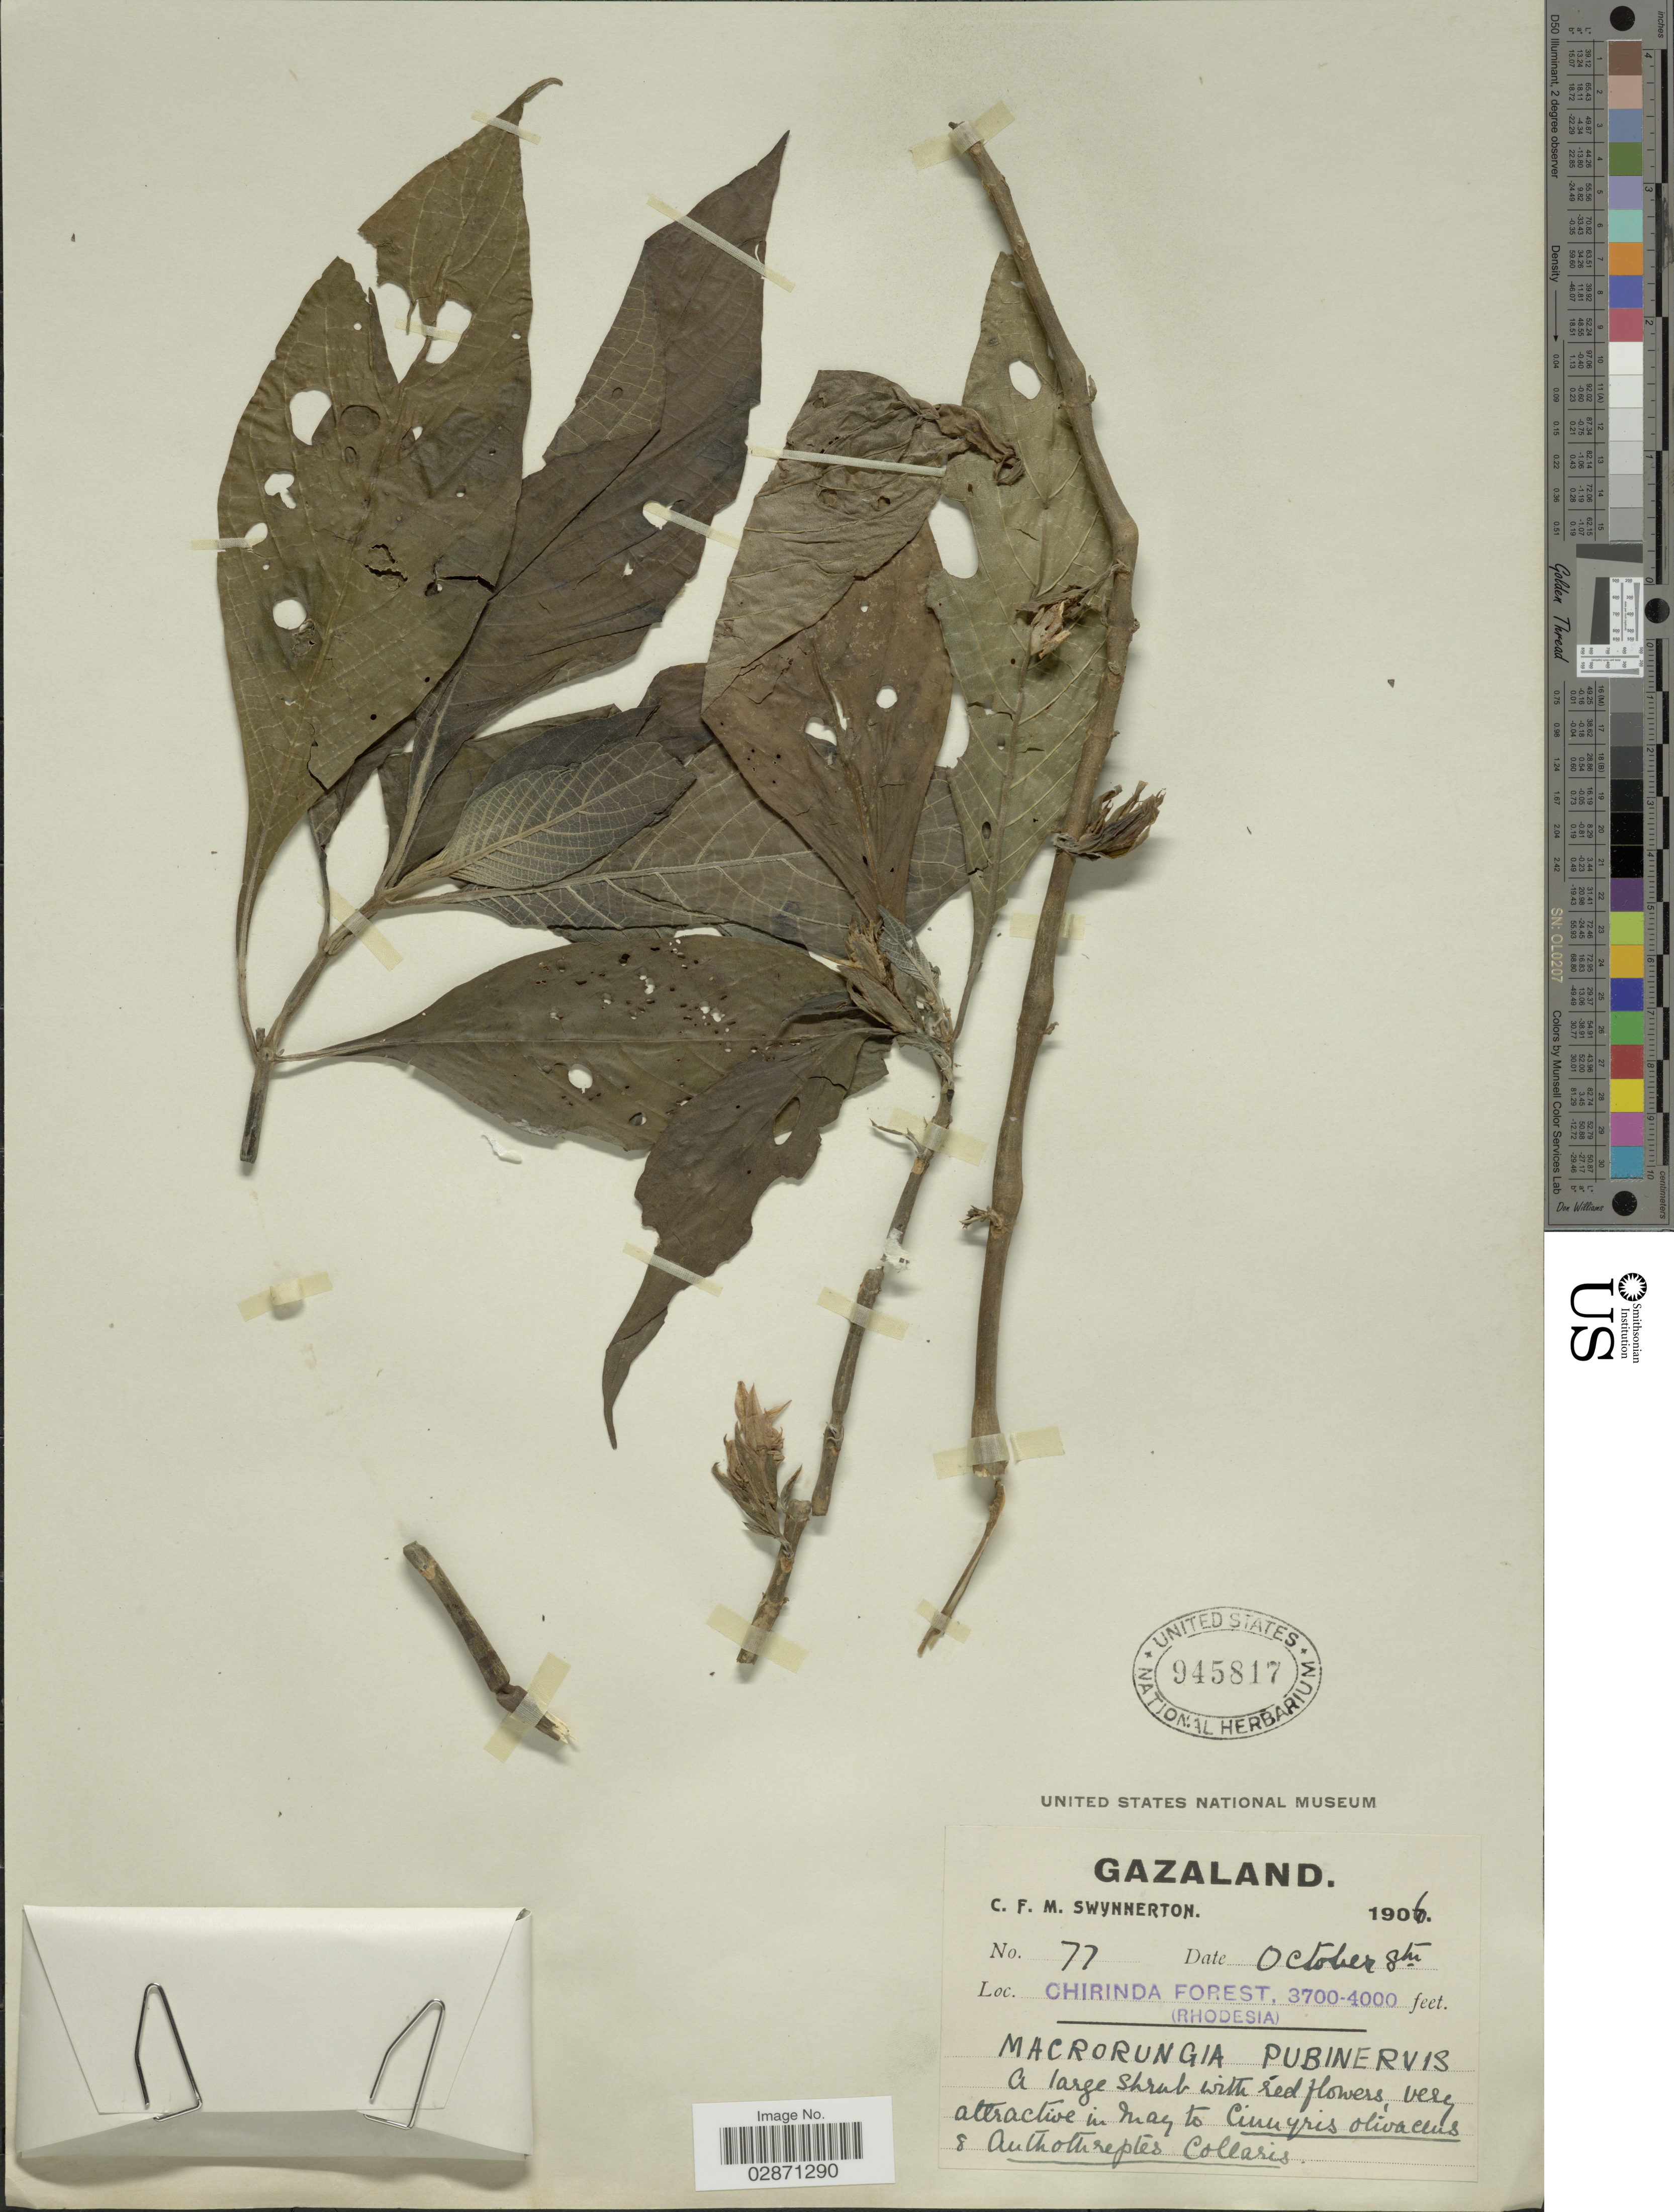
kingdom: Plantae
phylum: Tracheophyta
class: Magnoliopsida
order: Lamiales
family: Acanthaceae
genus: Macrorungia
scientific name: Macrorungia pubinervia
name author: (Benth.) C.B. Clarke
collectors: C. Swynnerton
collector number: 77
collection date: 1906-10-08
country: Zimbabwe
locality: Gazaland. Chirinda Forest.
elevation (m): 1128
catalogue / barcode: US 945817